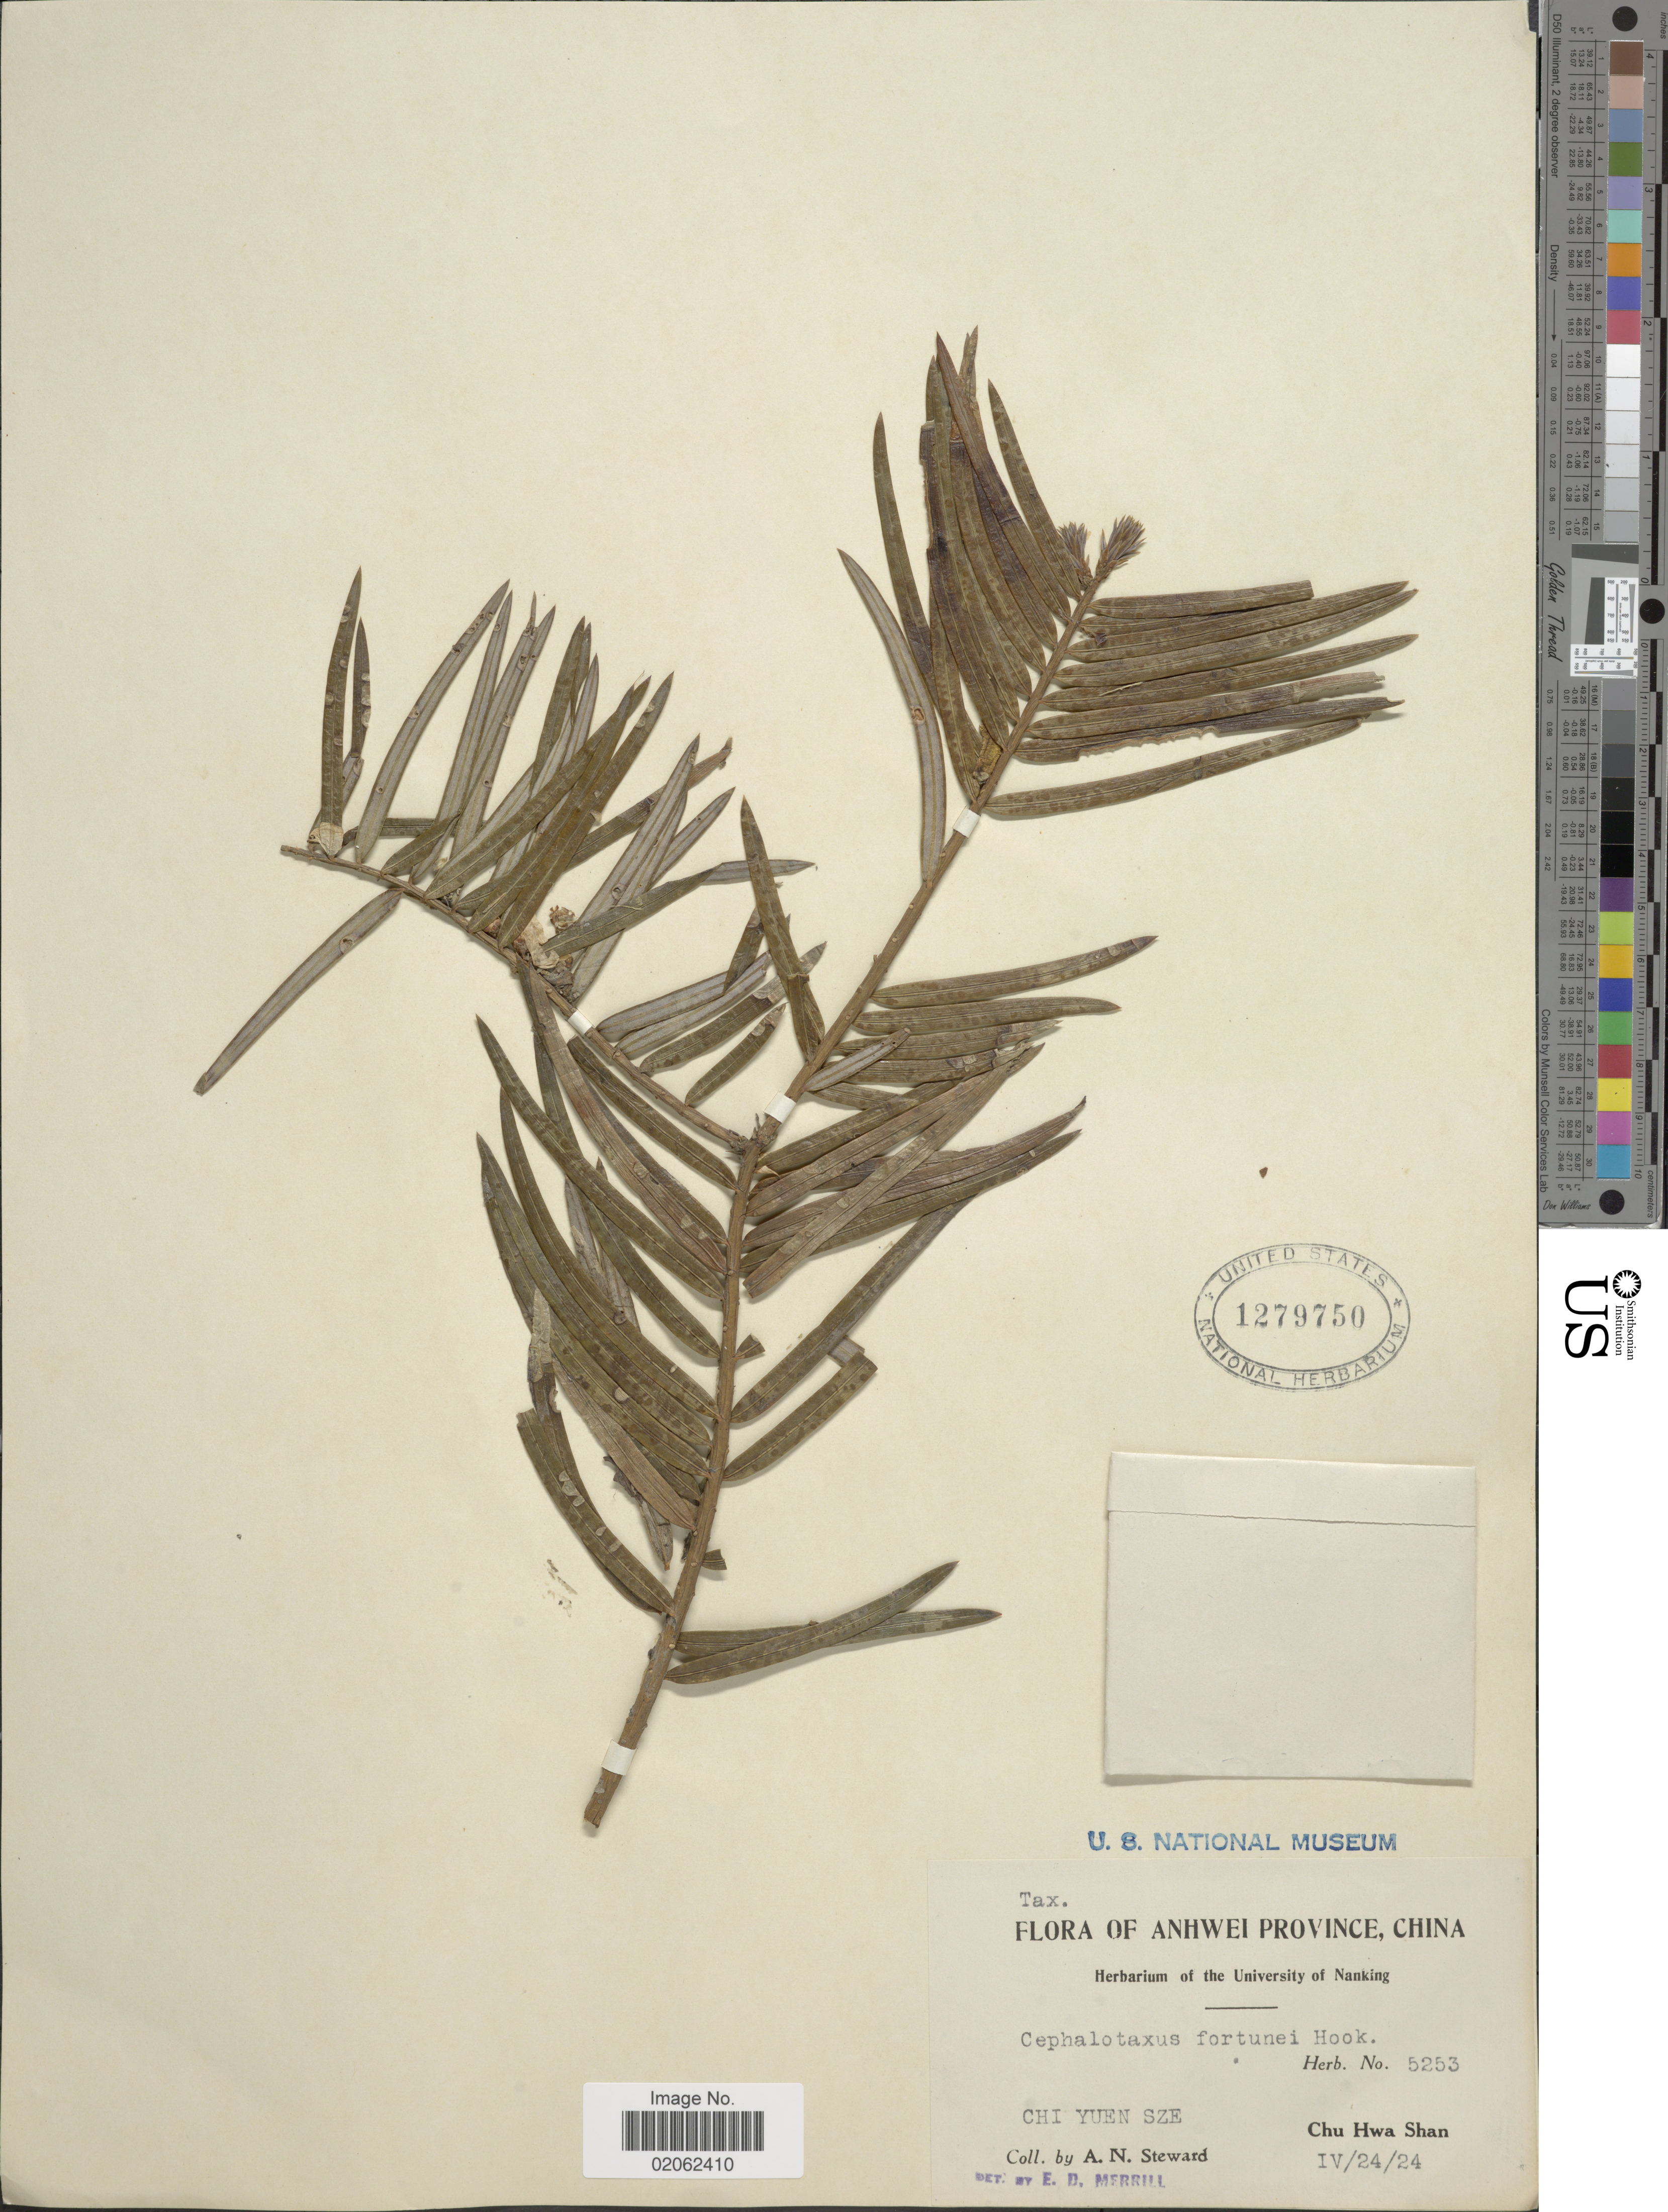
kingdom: Plantae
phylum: Tracheophyta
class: Pinopsida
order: Pinales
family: Cephalotaxaceae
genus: Cephalotaxus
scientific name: Cephalotaxus fortunei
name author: Hook.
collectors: A. N. Steward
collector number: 5253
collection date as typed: Transcribed d/m/y: 24/4/24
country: China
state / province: Anhui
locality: Anhwei Province, Chi Yuen Sze, Chu Hwa Shan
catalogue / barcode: US 1279750